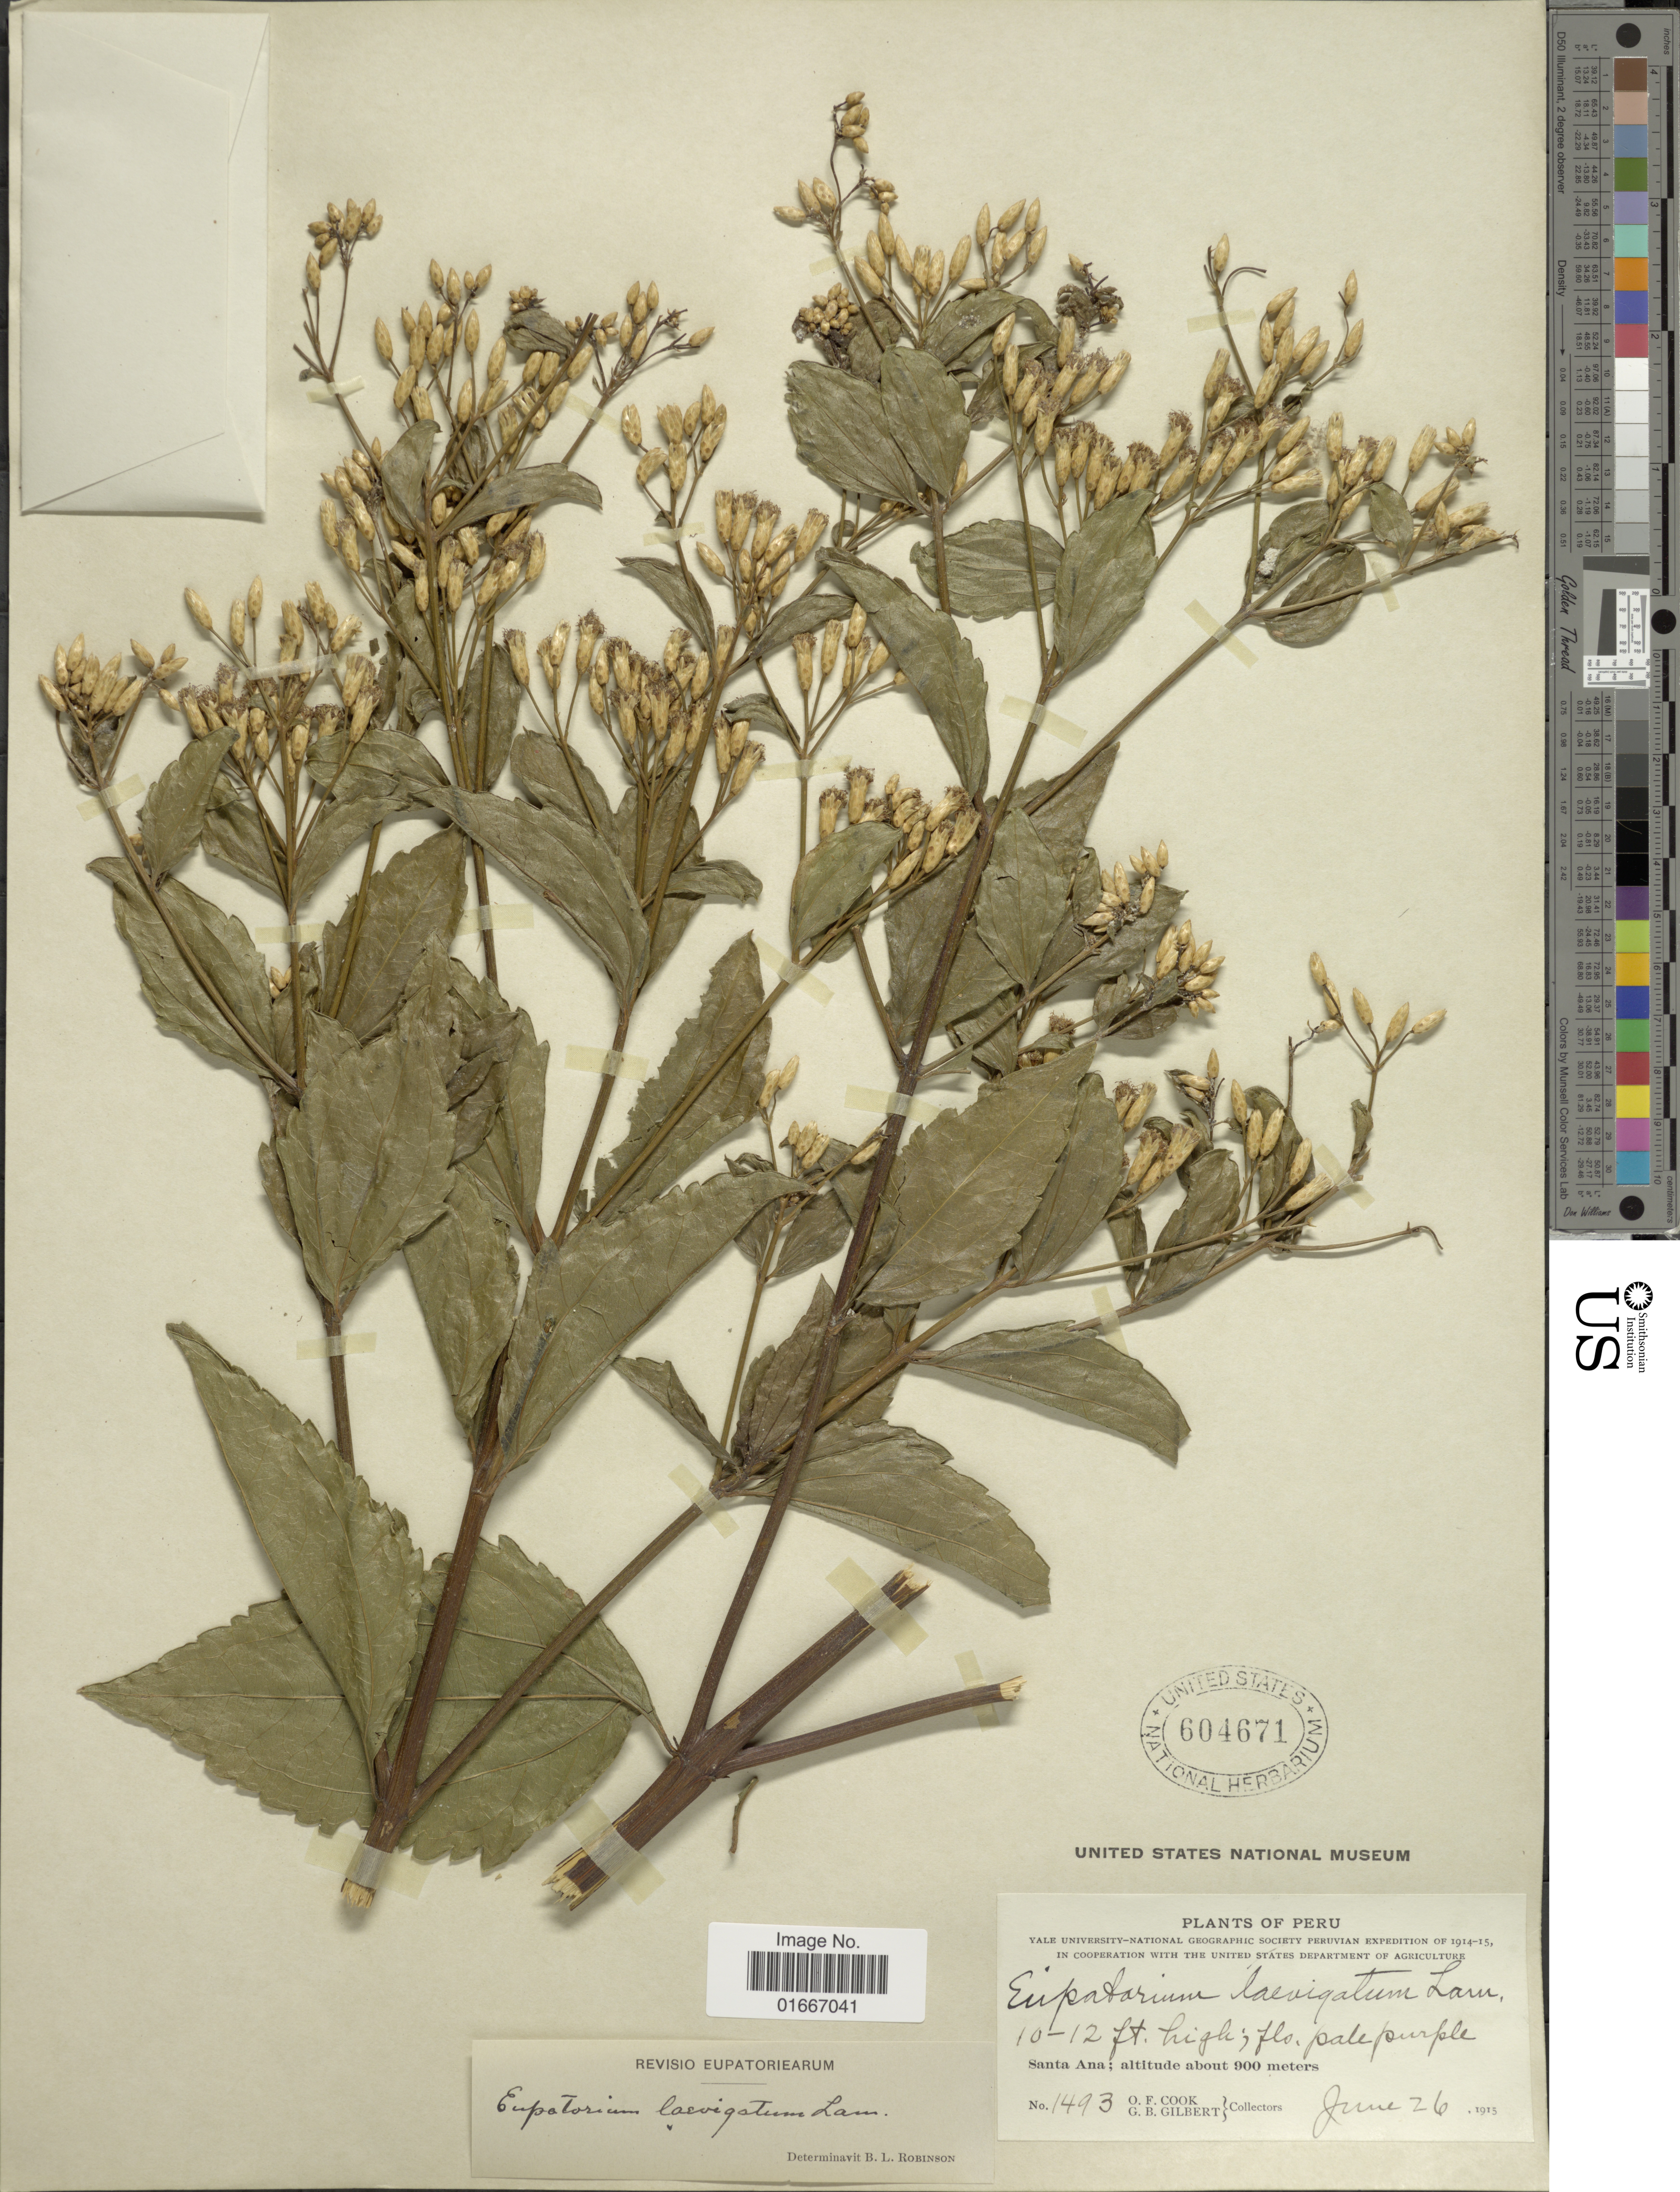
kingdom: Plantae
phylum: Tracheophyta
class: Magnoliopsida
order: Asterales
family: Asteraceae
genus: Chromolaena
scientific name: Chromolaena laevigata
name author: (Lam.) R.M. King & H. Rob.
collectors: O. F. Cook & G. B. Gilbert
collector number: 1493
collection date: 1915-06-26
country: Peru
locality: Peru. Santa Ana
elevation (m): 900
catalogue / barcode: US 604671